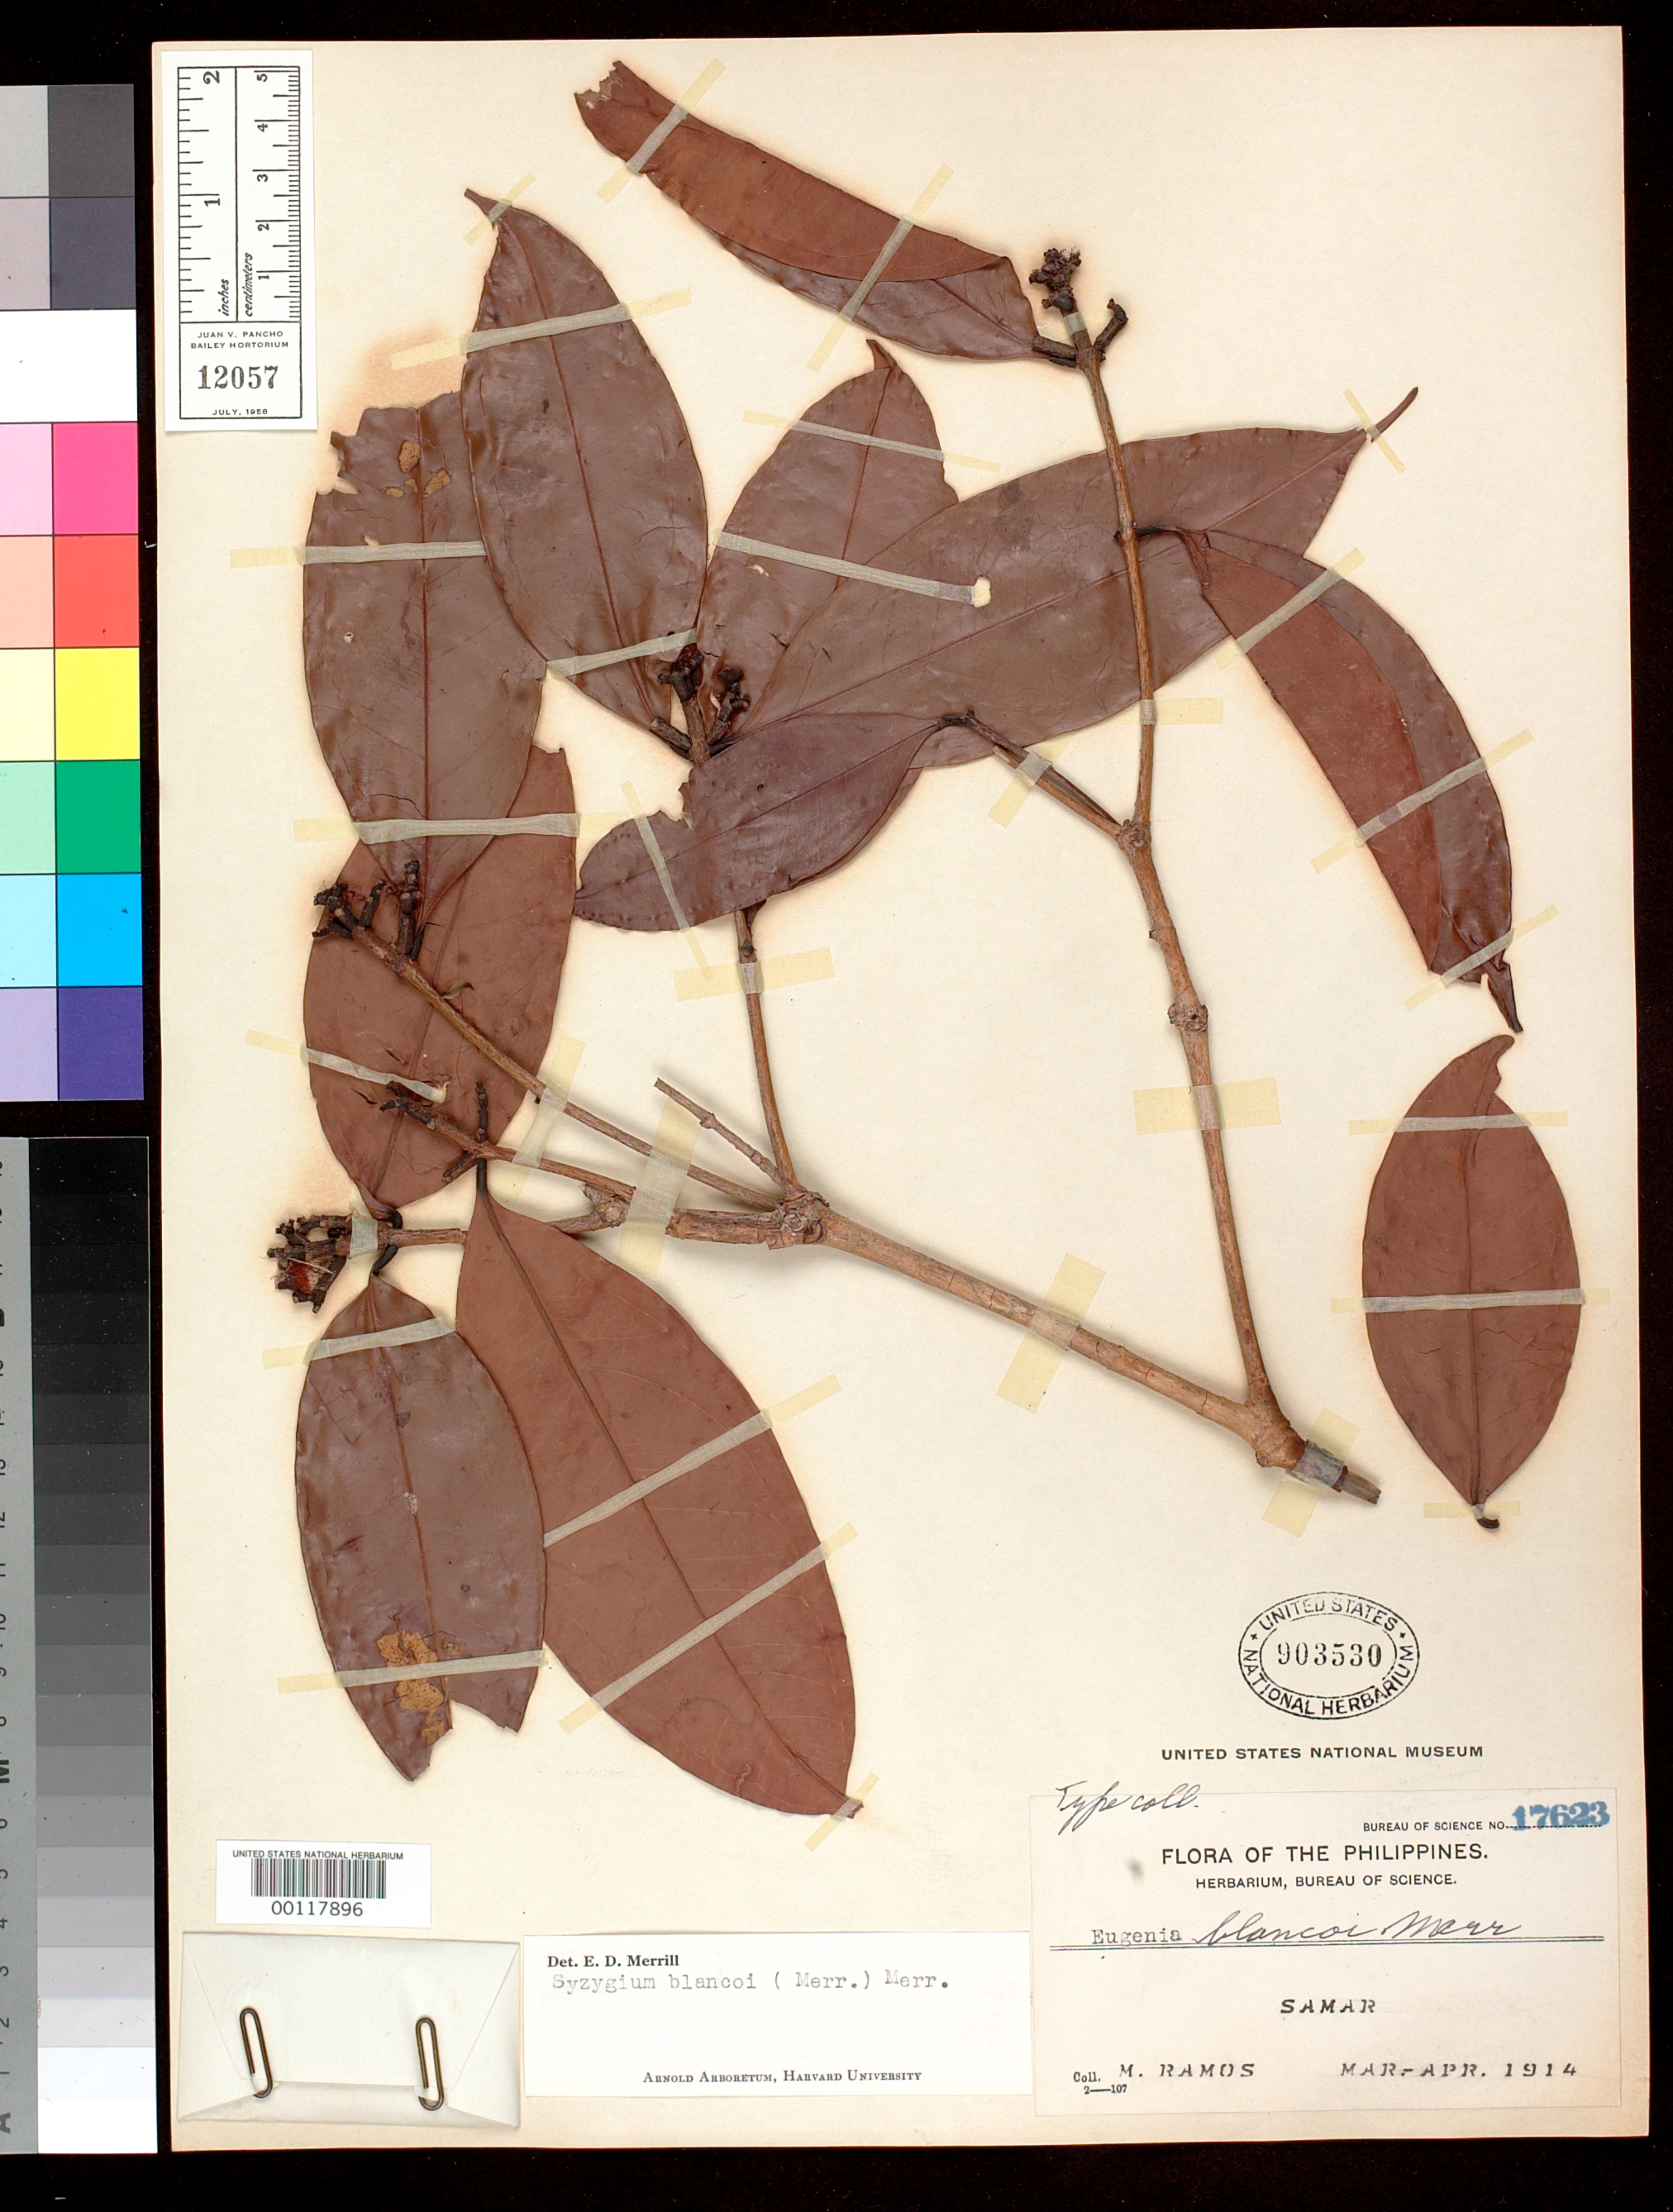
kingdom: Plantae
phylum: Tracheophyta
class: Magnoliopsida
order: Myrtales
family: Myrtaceae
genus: Eugenia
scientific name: Eugenia saligna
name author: C.B. Rob.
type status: Isotype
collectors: M. Ramos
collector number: Bur. Sci. 17623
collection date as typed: Mar 1914 to -- Apr 1914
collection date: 1914-03/1914-04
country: Philippines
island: Samar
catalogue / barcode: US 903530